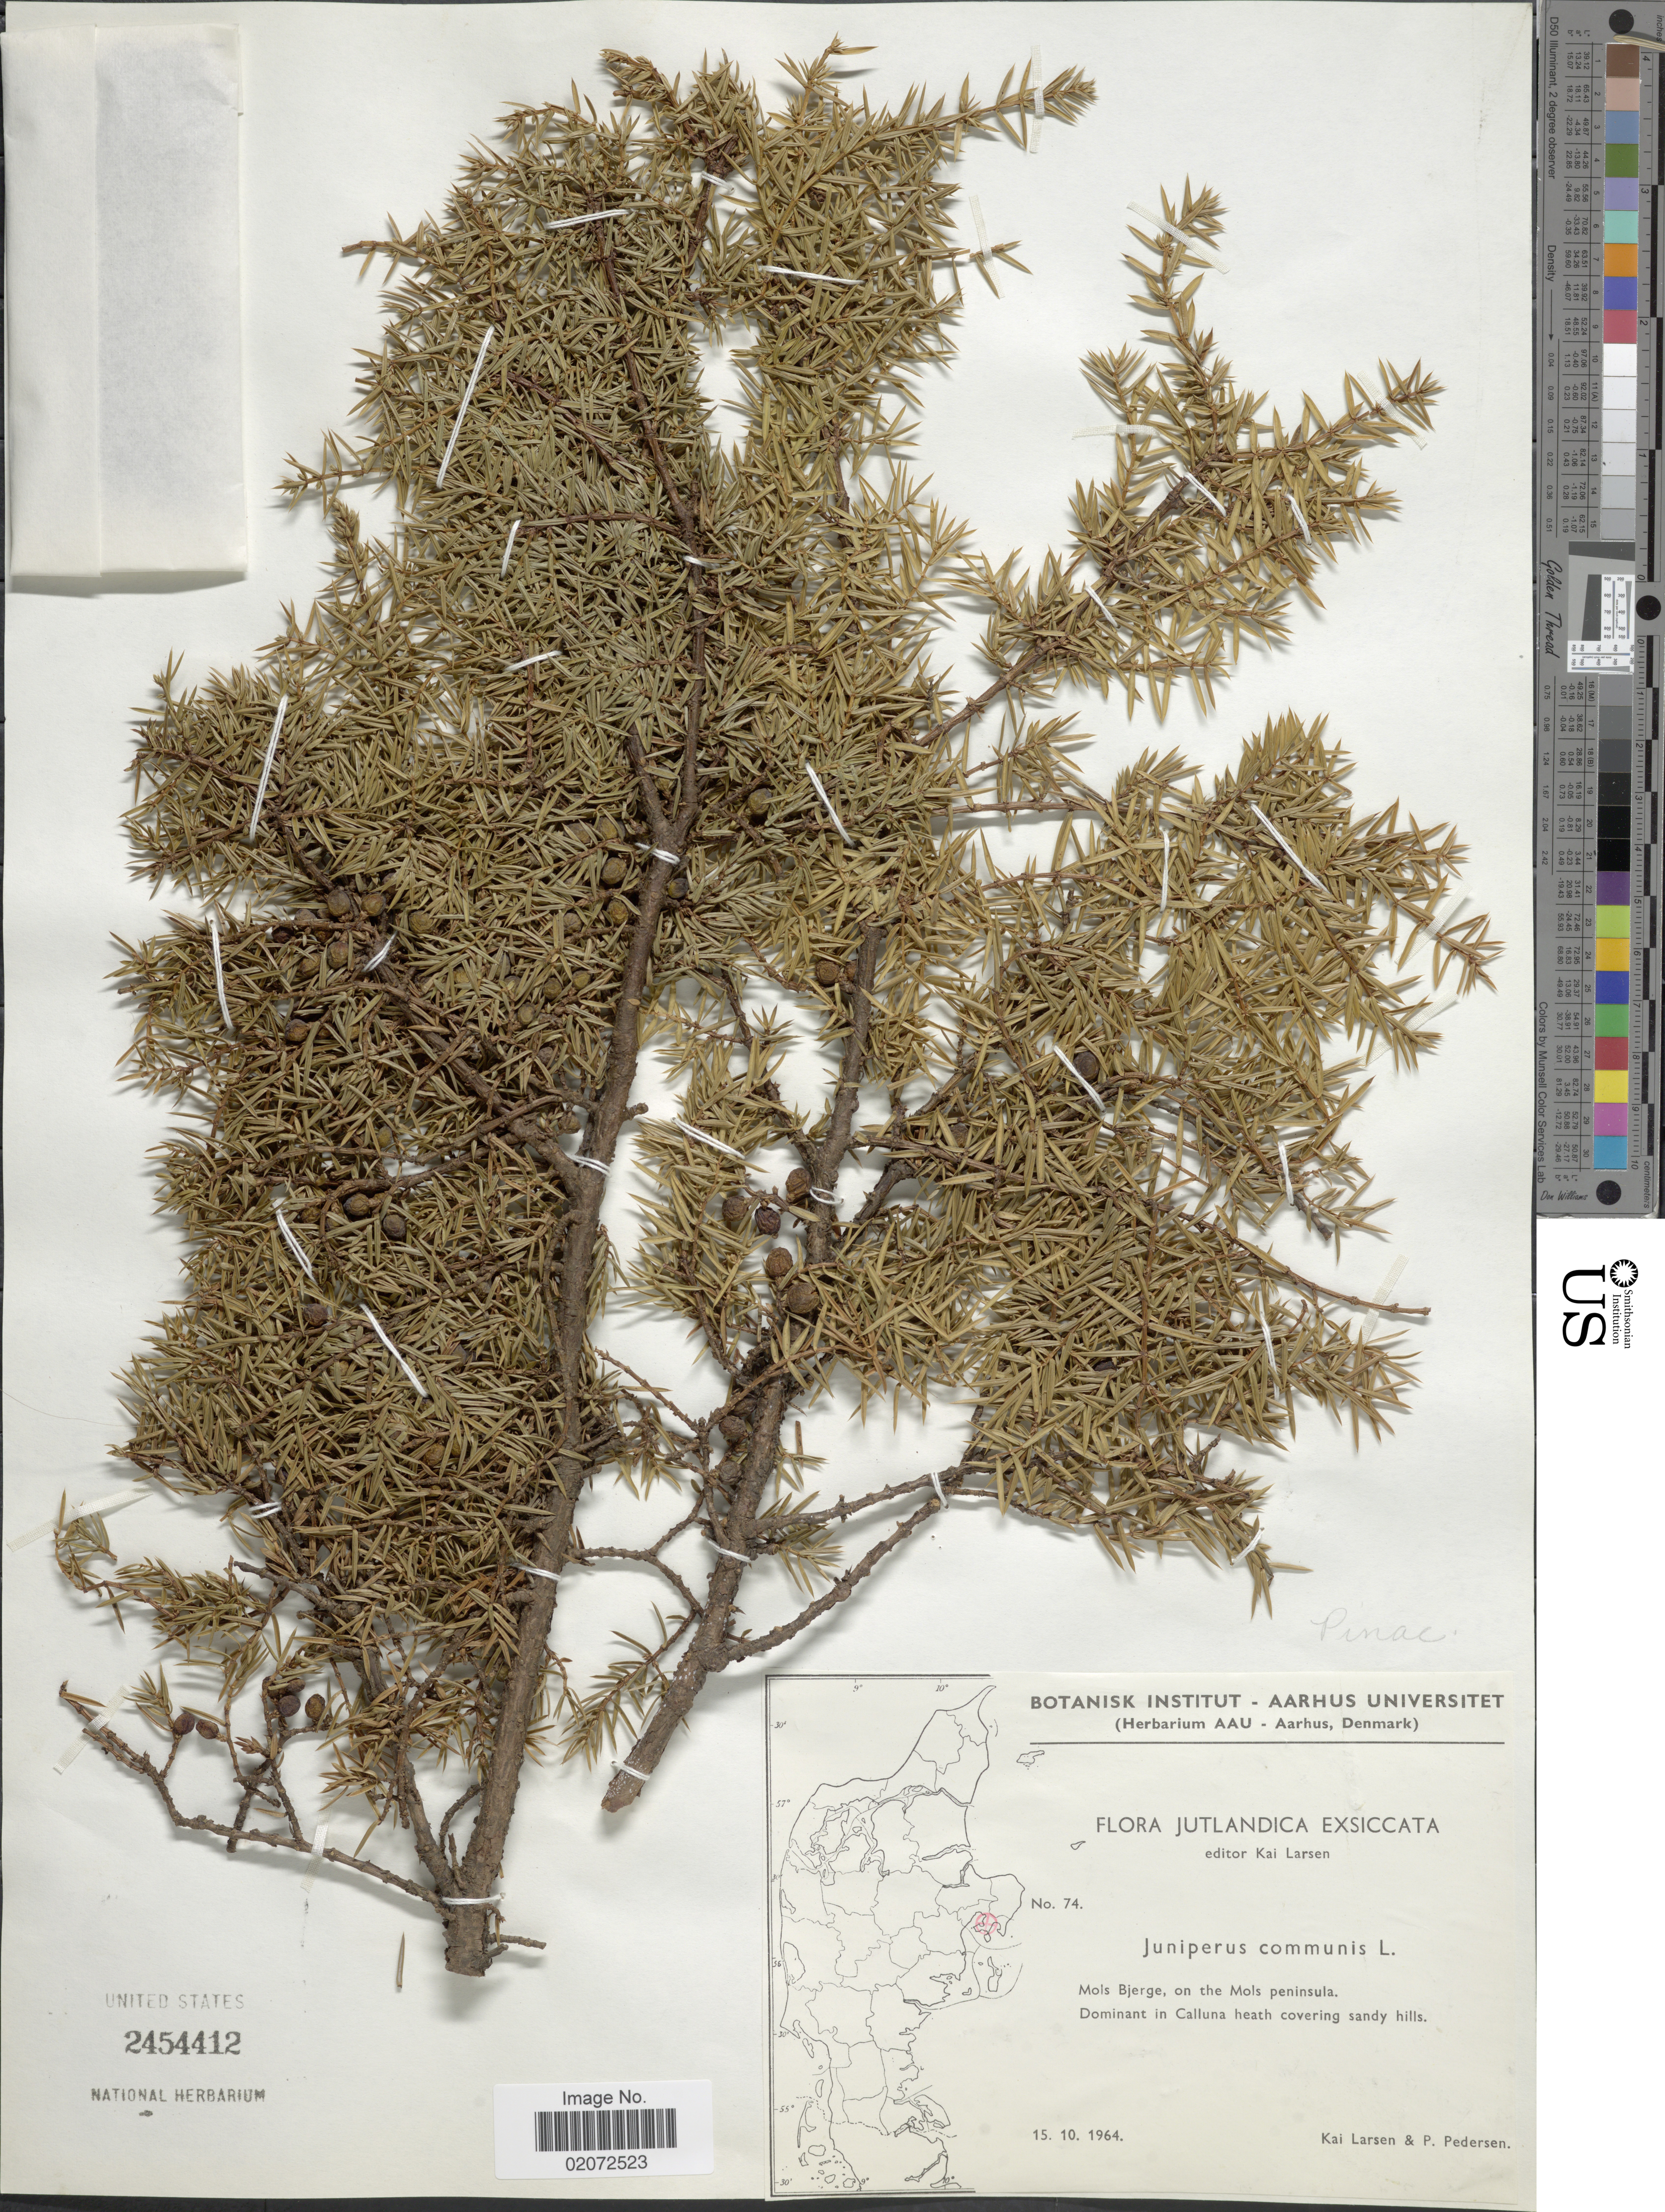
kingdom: Plantae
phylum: Tracheophyta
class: Pinopsida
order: Pinales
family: Cupressaceae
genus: Juniperus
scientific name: Juniperus communis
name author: L.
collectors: K. Larsen & P. Pedersen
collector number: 74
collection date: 1964-10-15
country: Denmark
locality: Jutlandica. Mols Bjerge, on the Mols peninsula.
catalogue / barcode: US 2454412